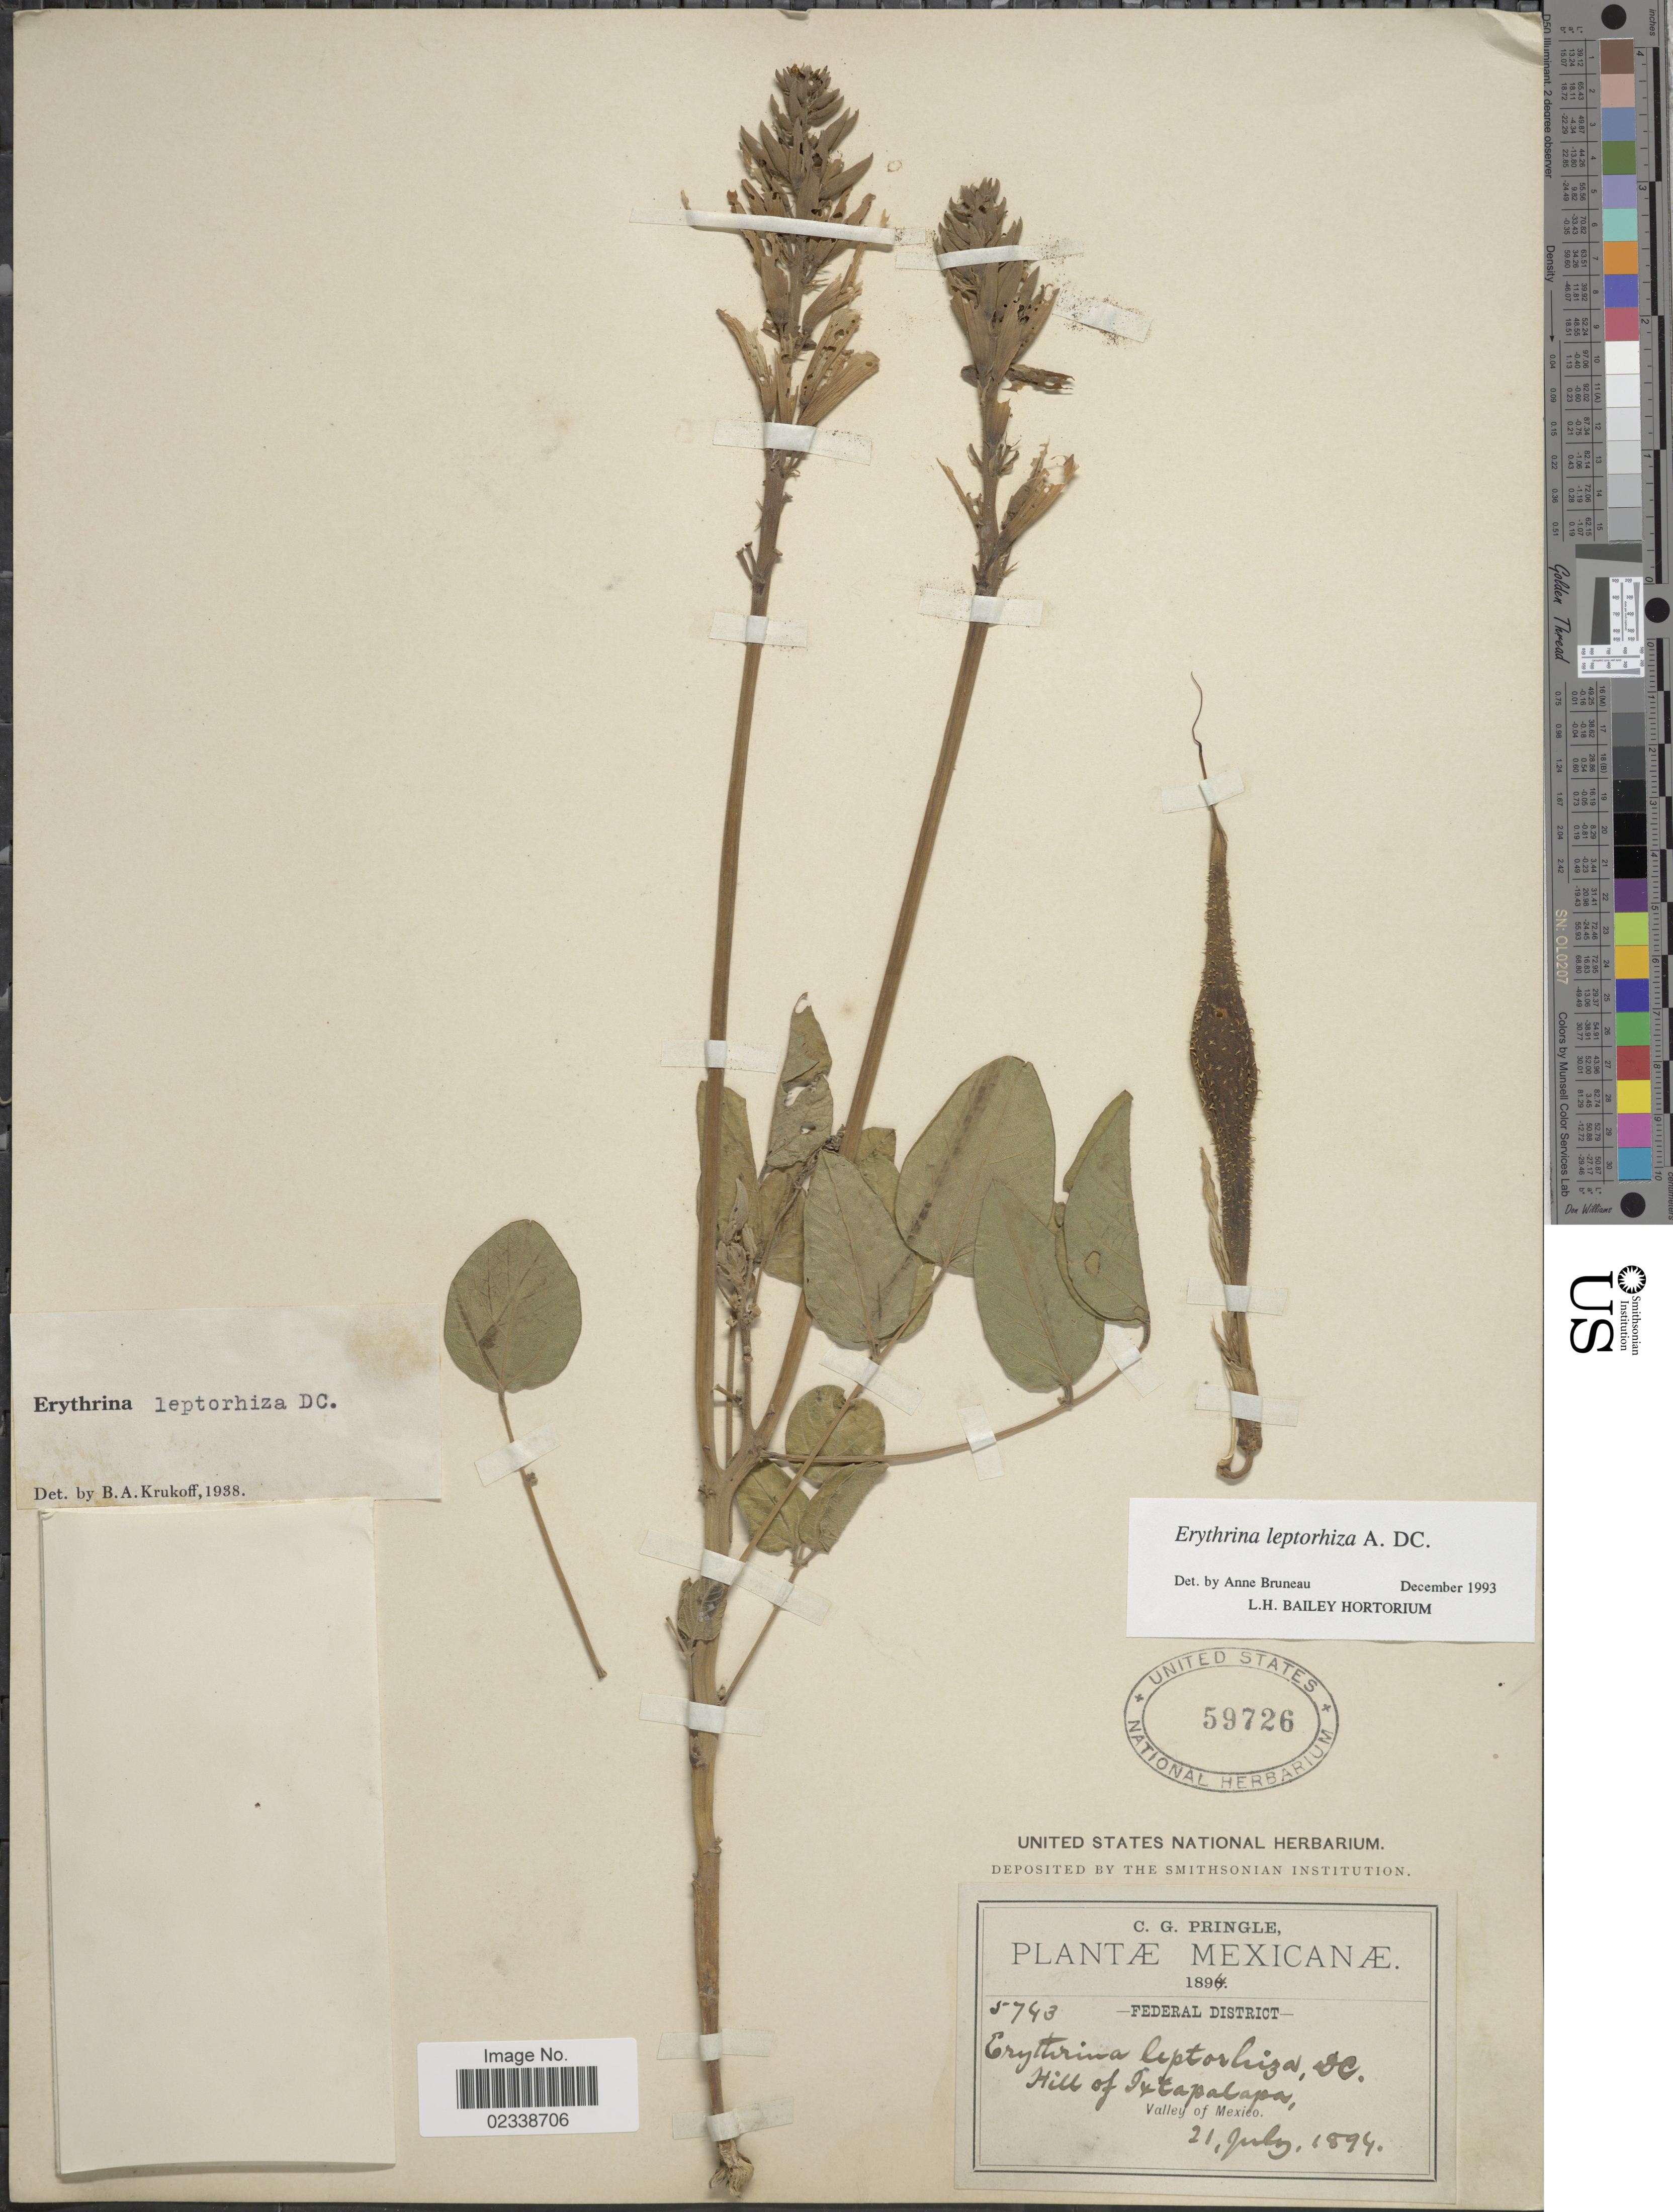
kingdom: Plantae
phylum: Tracheophyta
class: Magnoliopsida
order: Fabales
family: Fabaceae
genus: Erythrina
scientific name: Erythrina leptorhiza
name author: Moc. & Sessé ex DC.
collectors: C. G. Pringle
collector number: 5743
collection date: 1894-07-21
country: Mexico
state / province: Distrito Federal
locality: Hills of Ixtapalapa, Valley of Mexico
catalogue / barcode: US 59726